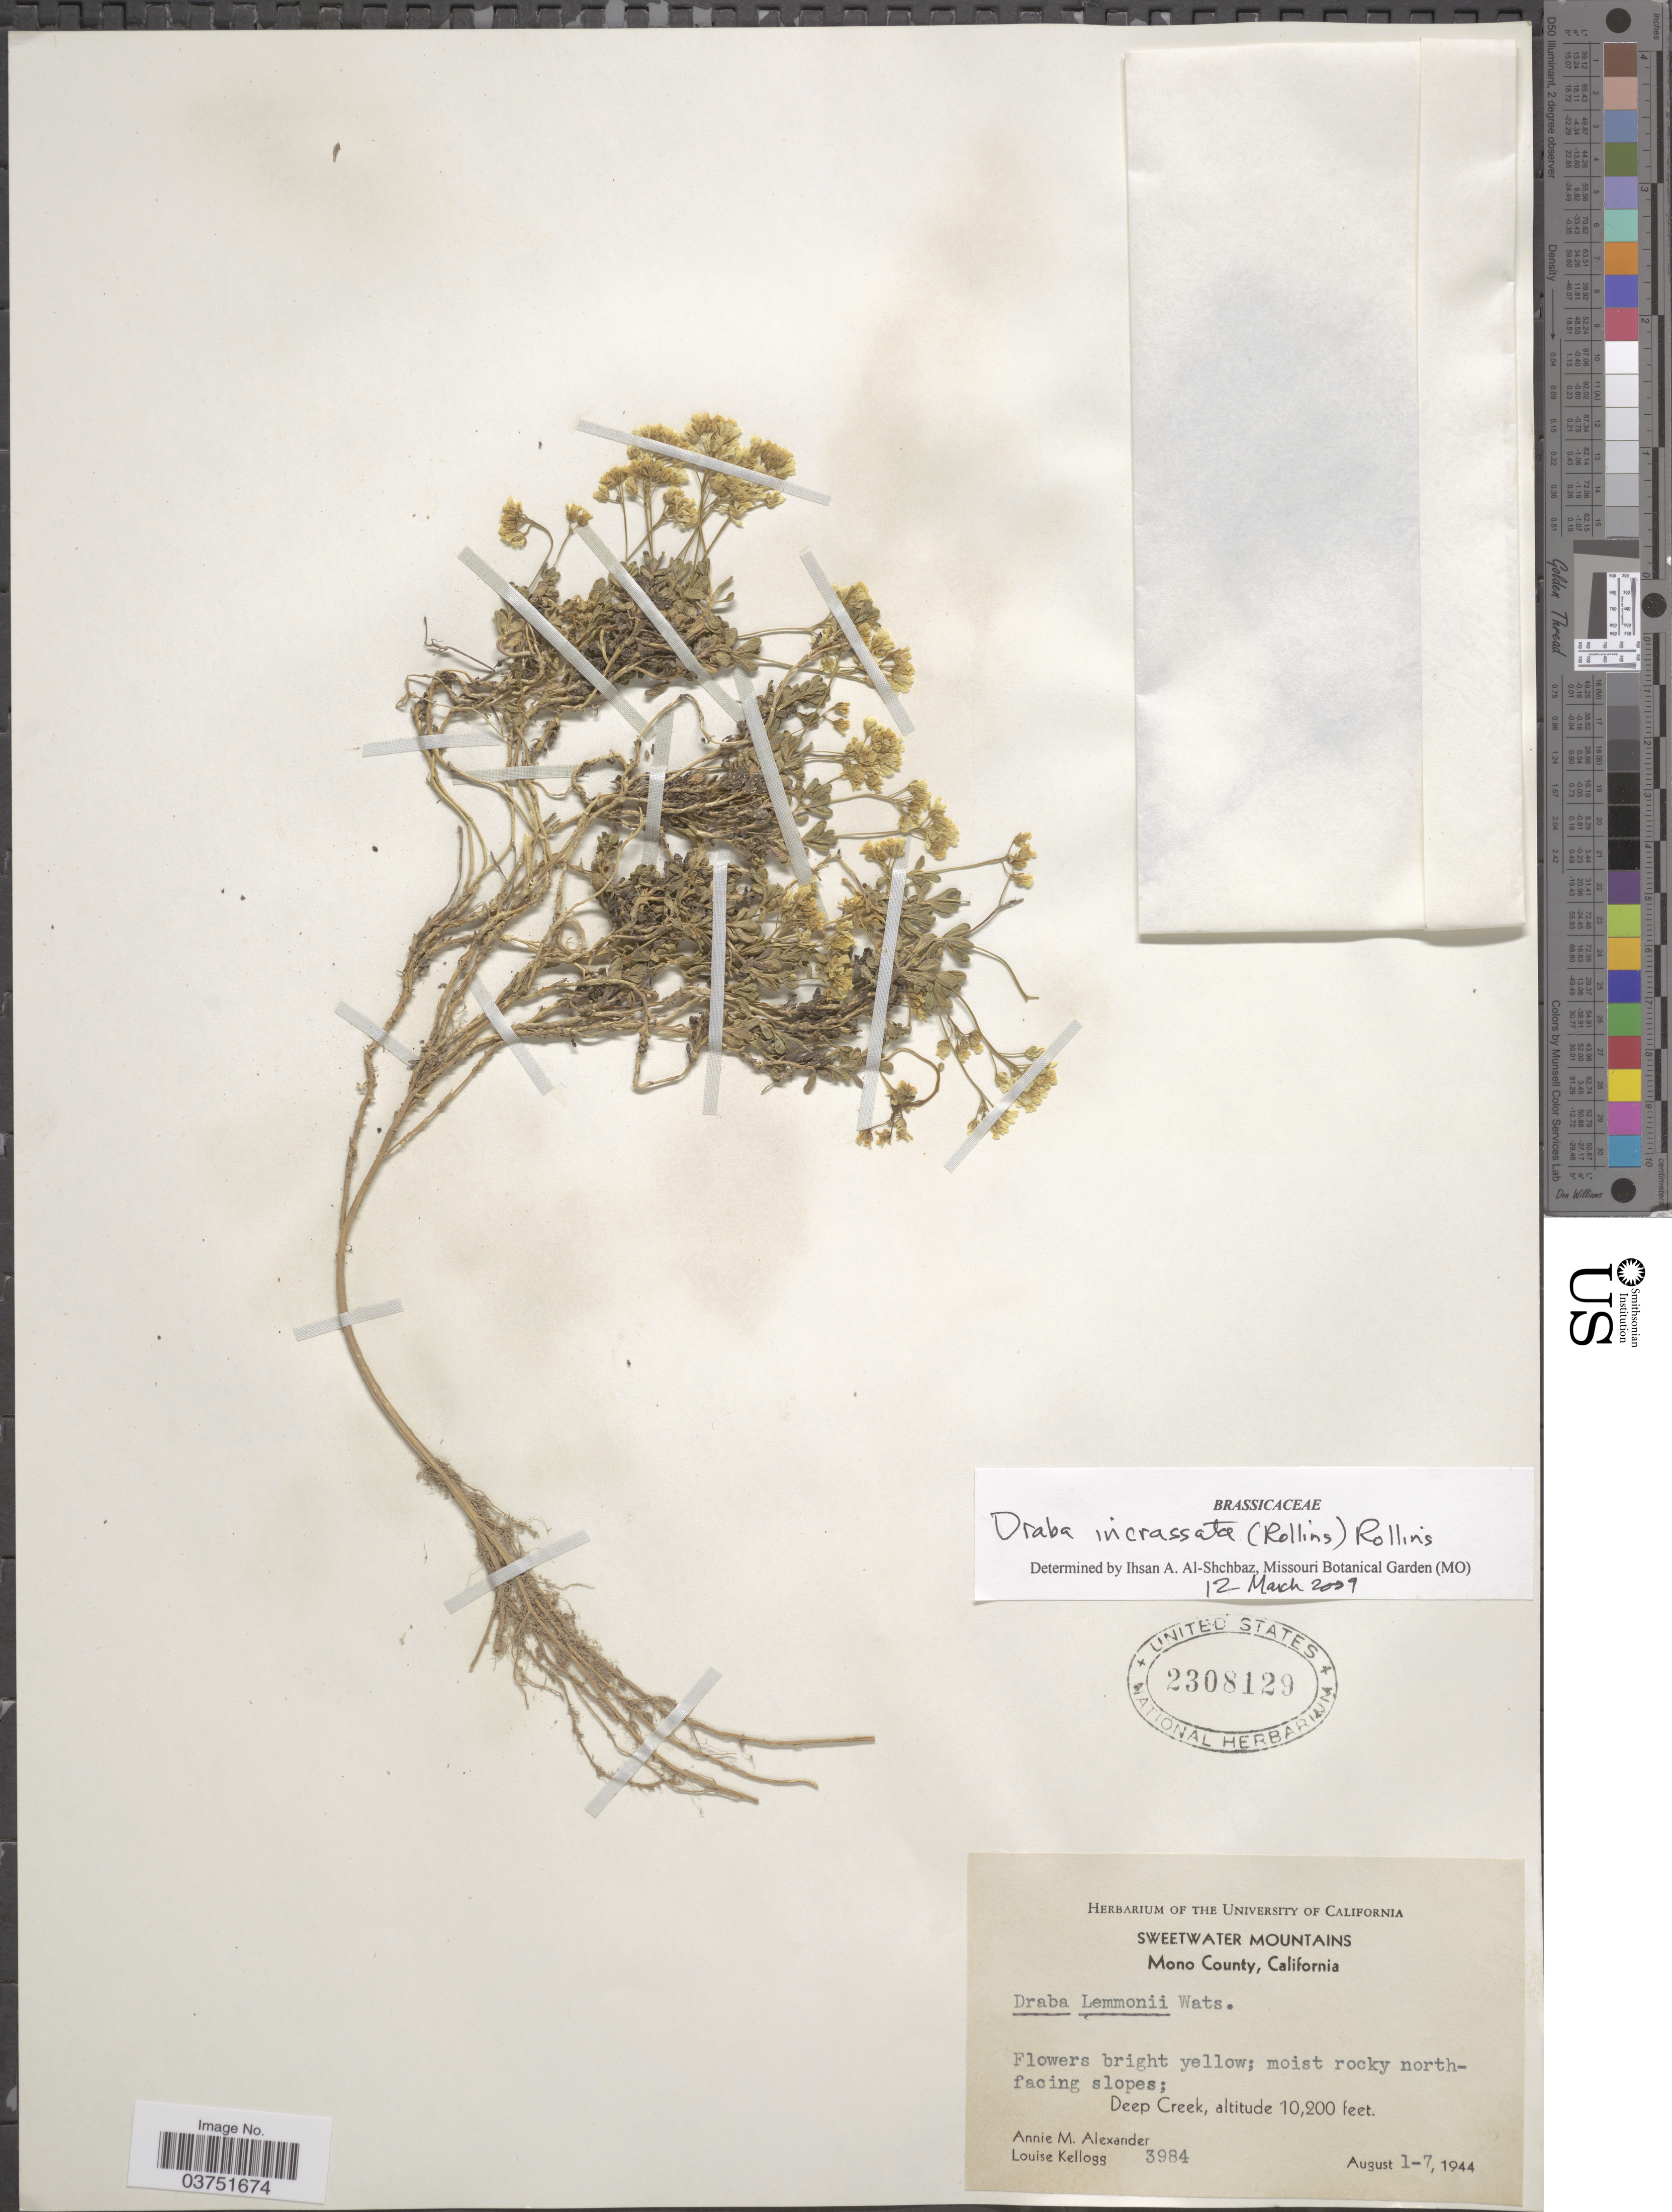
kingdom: Plantae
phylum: Tracheophyta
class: Magnoliopsida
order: Brassicales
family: Brassicaceae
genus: Draba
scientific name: Draba incrassata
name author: (Rollins) Rollins & R.A. Price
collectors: A. M. Alexander & L. Kellogg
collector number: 3984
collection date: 1944-08-01/1944-08-07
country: United States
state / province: California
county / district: Mono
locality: Sweetwater Mountains. Mono County. Moist rocky northfacing slopes. Deep Creek.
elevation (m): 3109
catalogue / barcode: US 2308129